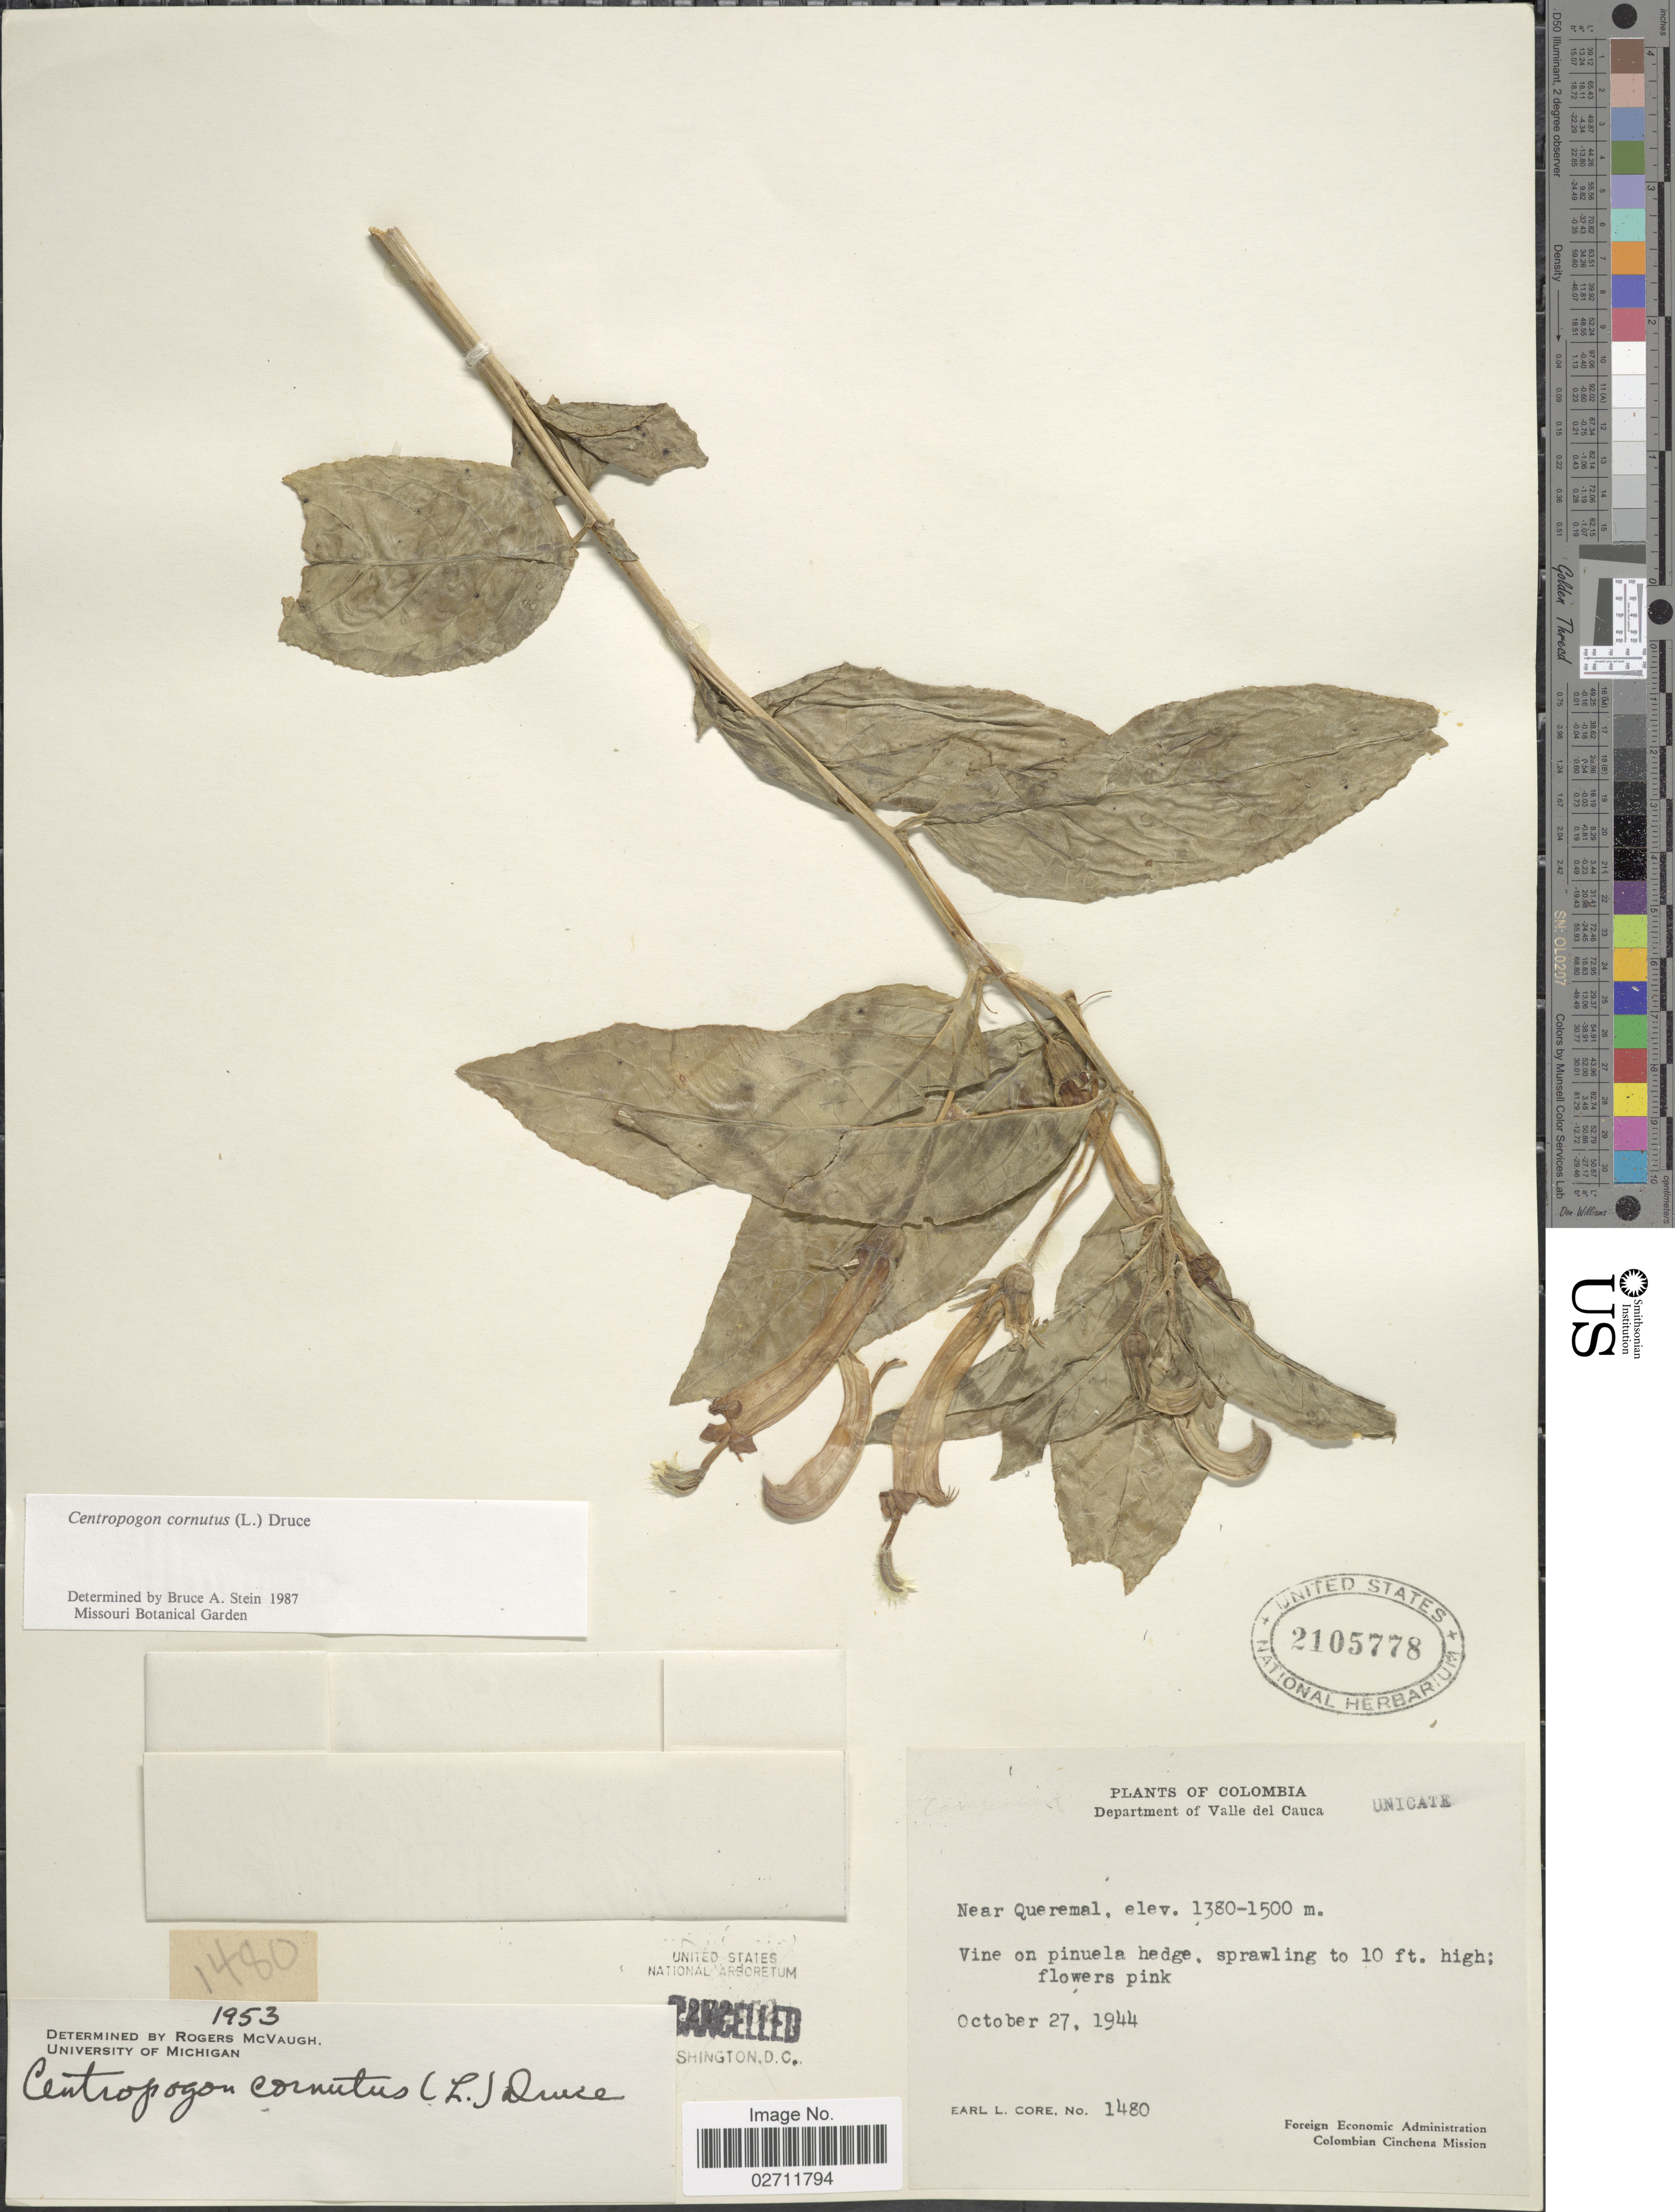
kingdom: Plantae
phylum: Tracheophyta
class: Magnoliopsida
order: Asterales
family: Campanulaceae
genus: Centropogon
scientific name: Centropogon cornutus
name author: (L.) Druce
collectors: E. L. Core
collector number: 1480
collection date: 1944-10-27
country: Colombia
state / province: Valle del Cauca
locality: Near Queremal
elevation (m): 1380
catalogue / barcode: US 2105778